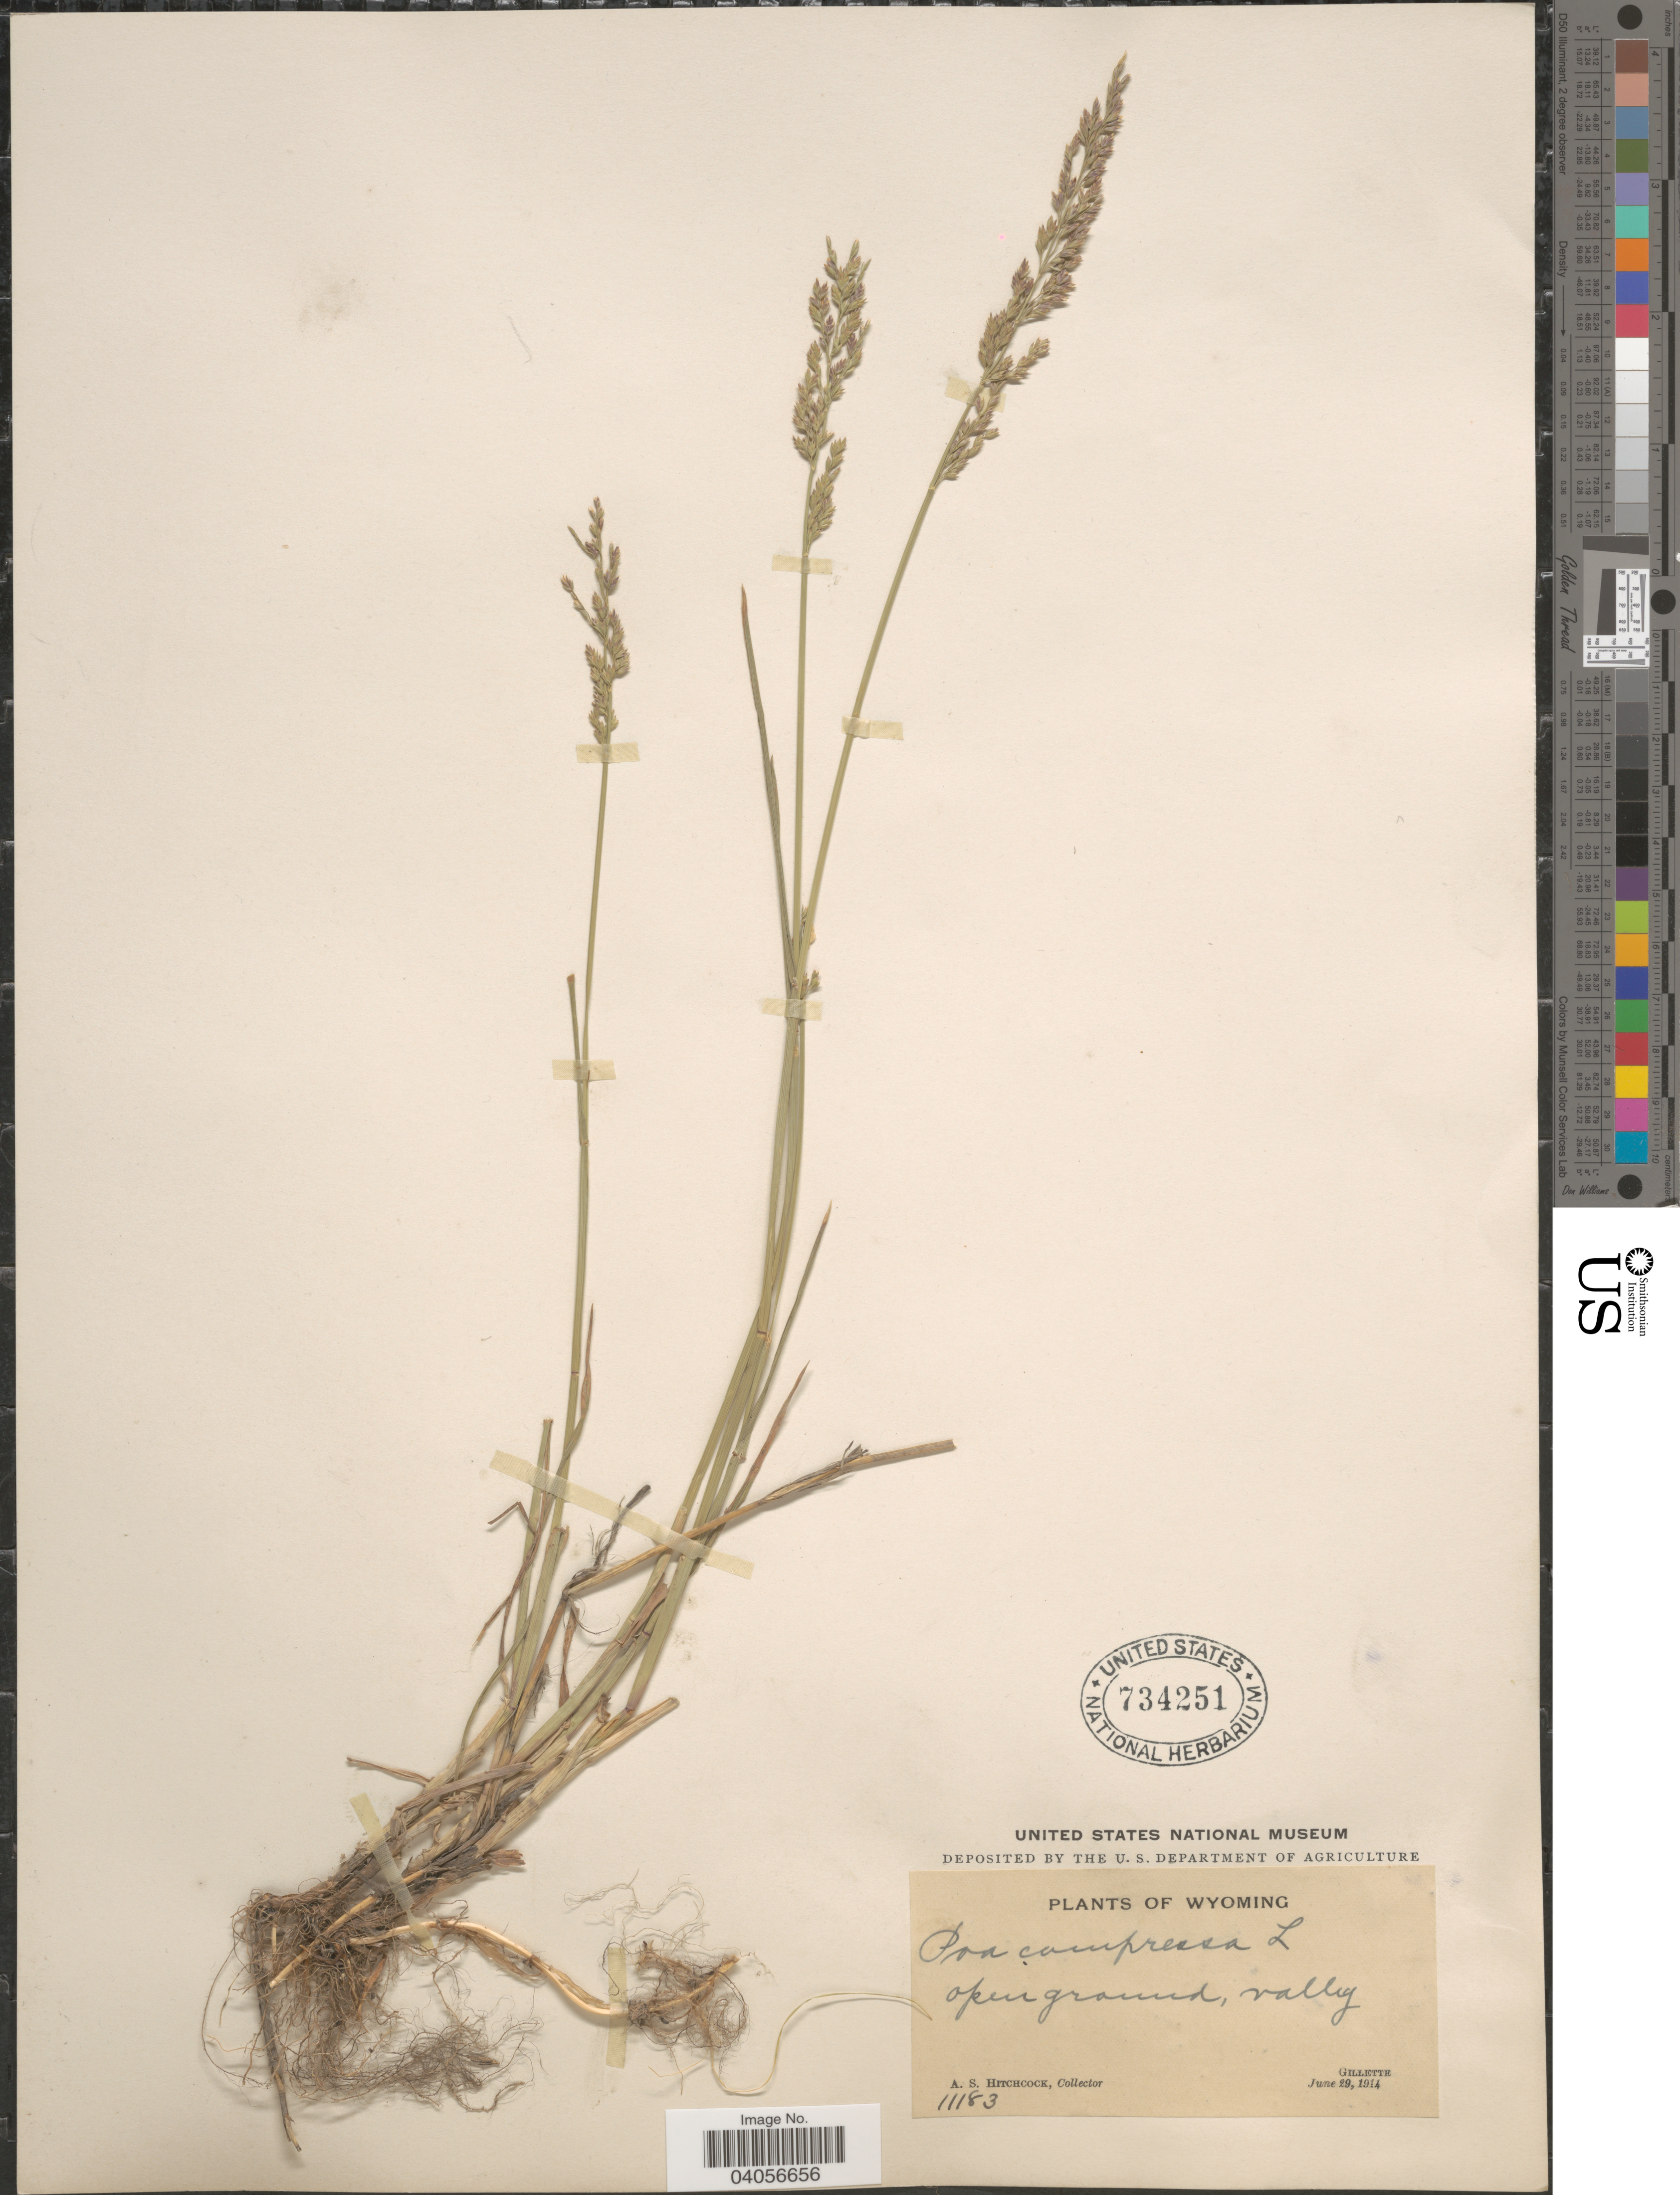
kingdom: Plantae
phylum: Tracheophyta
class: Liliopsida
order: Poales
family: Poaceae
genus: Poa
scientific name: Poa compressa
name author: L.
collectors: A. S. Hitchcock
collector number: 11183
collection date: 1914-06-29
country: United States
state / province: Wyoming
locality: Open ground, valley. Gillette.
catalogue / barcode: US 734251